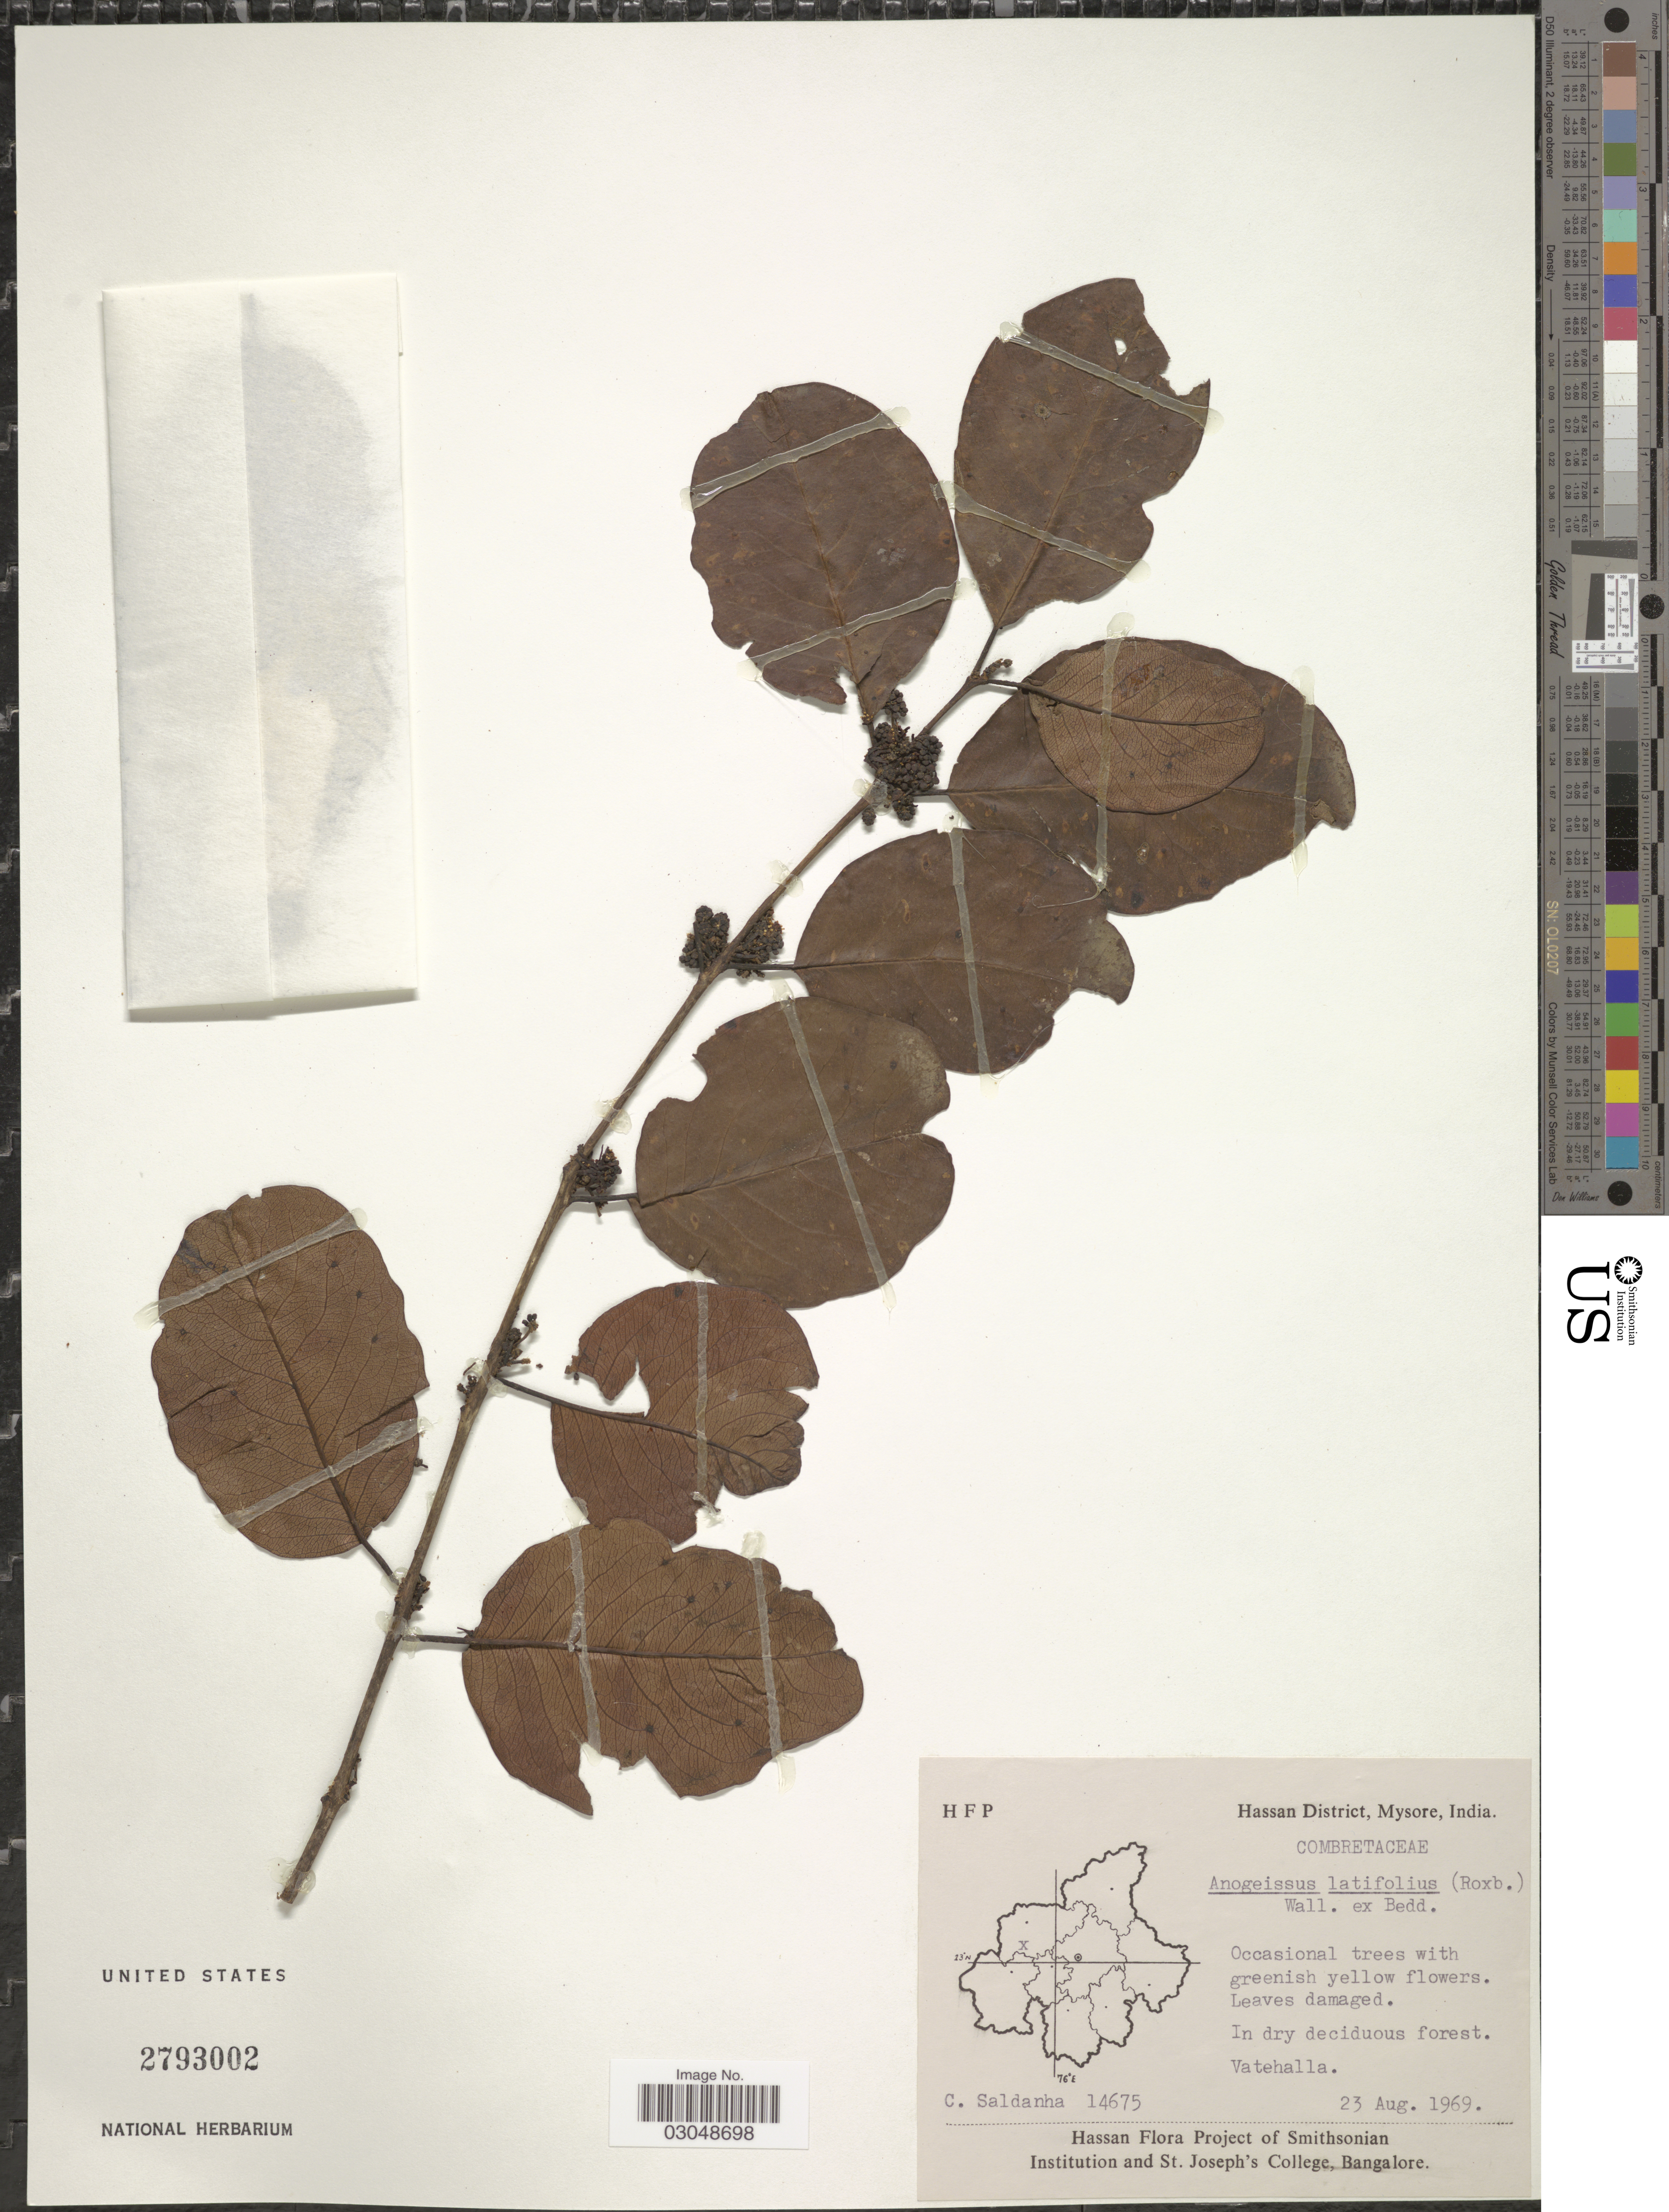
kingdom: Plantae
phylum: Tracheophyta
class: Magnoliopsida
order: Myrtales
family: Combretaceae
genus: Anogeissus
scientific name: Anogeissus latifolia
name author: (Roxb. ex DC.) Wall. ex Guill. & Perr.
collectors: C. J. Saldanha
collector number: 14675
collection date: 1969-08-23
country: India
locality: Hassan District, Mysore. Vatehalla.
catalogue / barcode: US 2793002